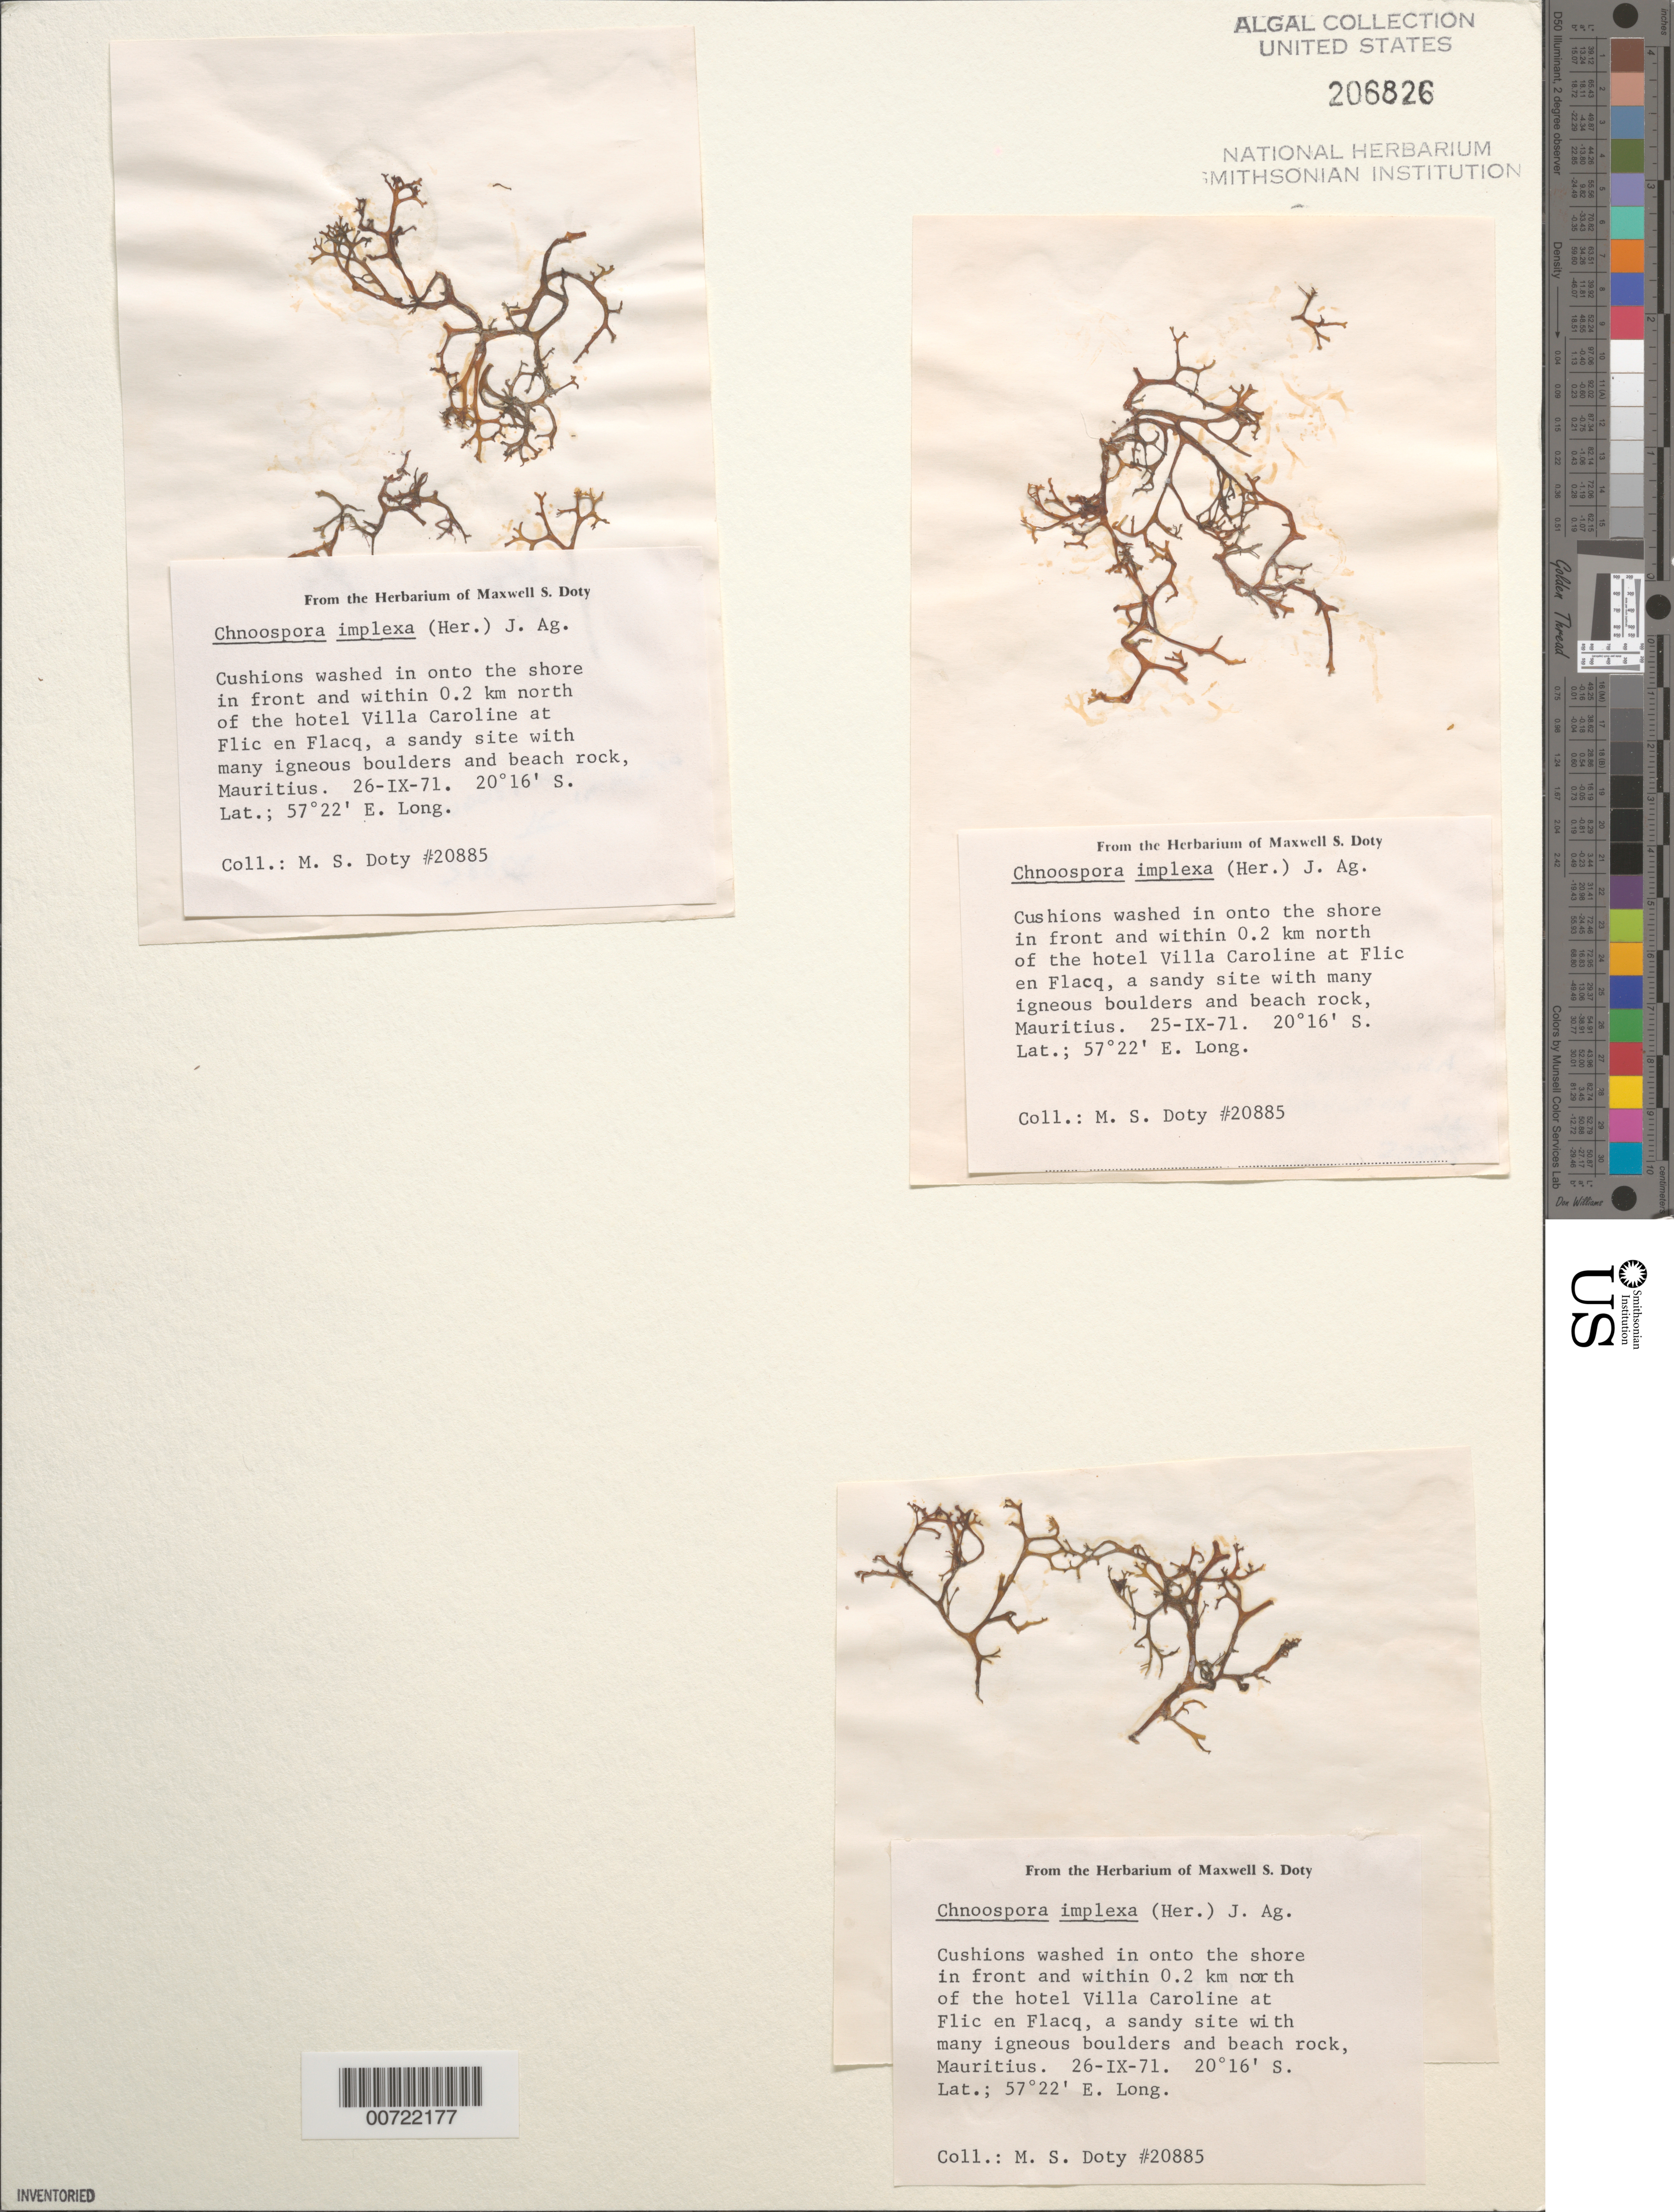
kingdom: Chromista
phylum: Ochrophyta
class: Phaeophyceae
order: Scytosiphonales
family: Scytosiphonaceae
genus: Pseudochnoospora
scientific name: Pseudochnoospora implexa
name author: (J. Agardh) Santiañez et al.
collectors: M. S. Doty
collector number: MSD 20885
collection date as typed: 26 Sep 1971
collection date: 1971-09-26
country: Mauritius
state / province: Black River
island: Mauritius Island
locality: Flic-en-Flacq, shore in front and within 0.2 km north of hotel Villa Caroline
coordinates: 20 16' S, 57 22' E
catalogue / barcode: US 206826